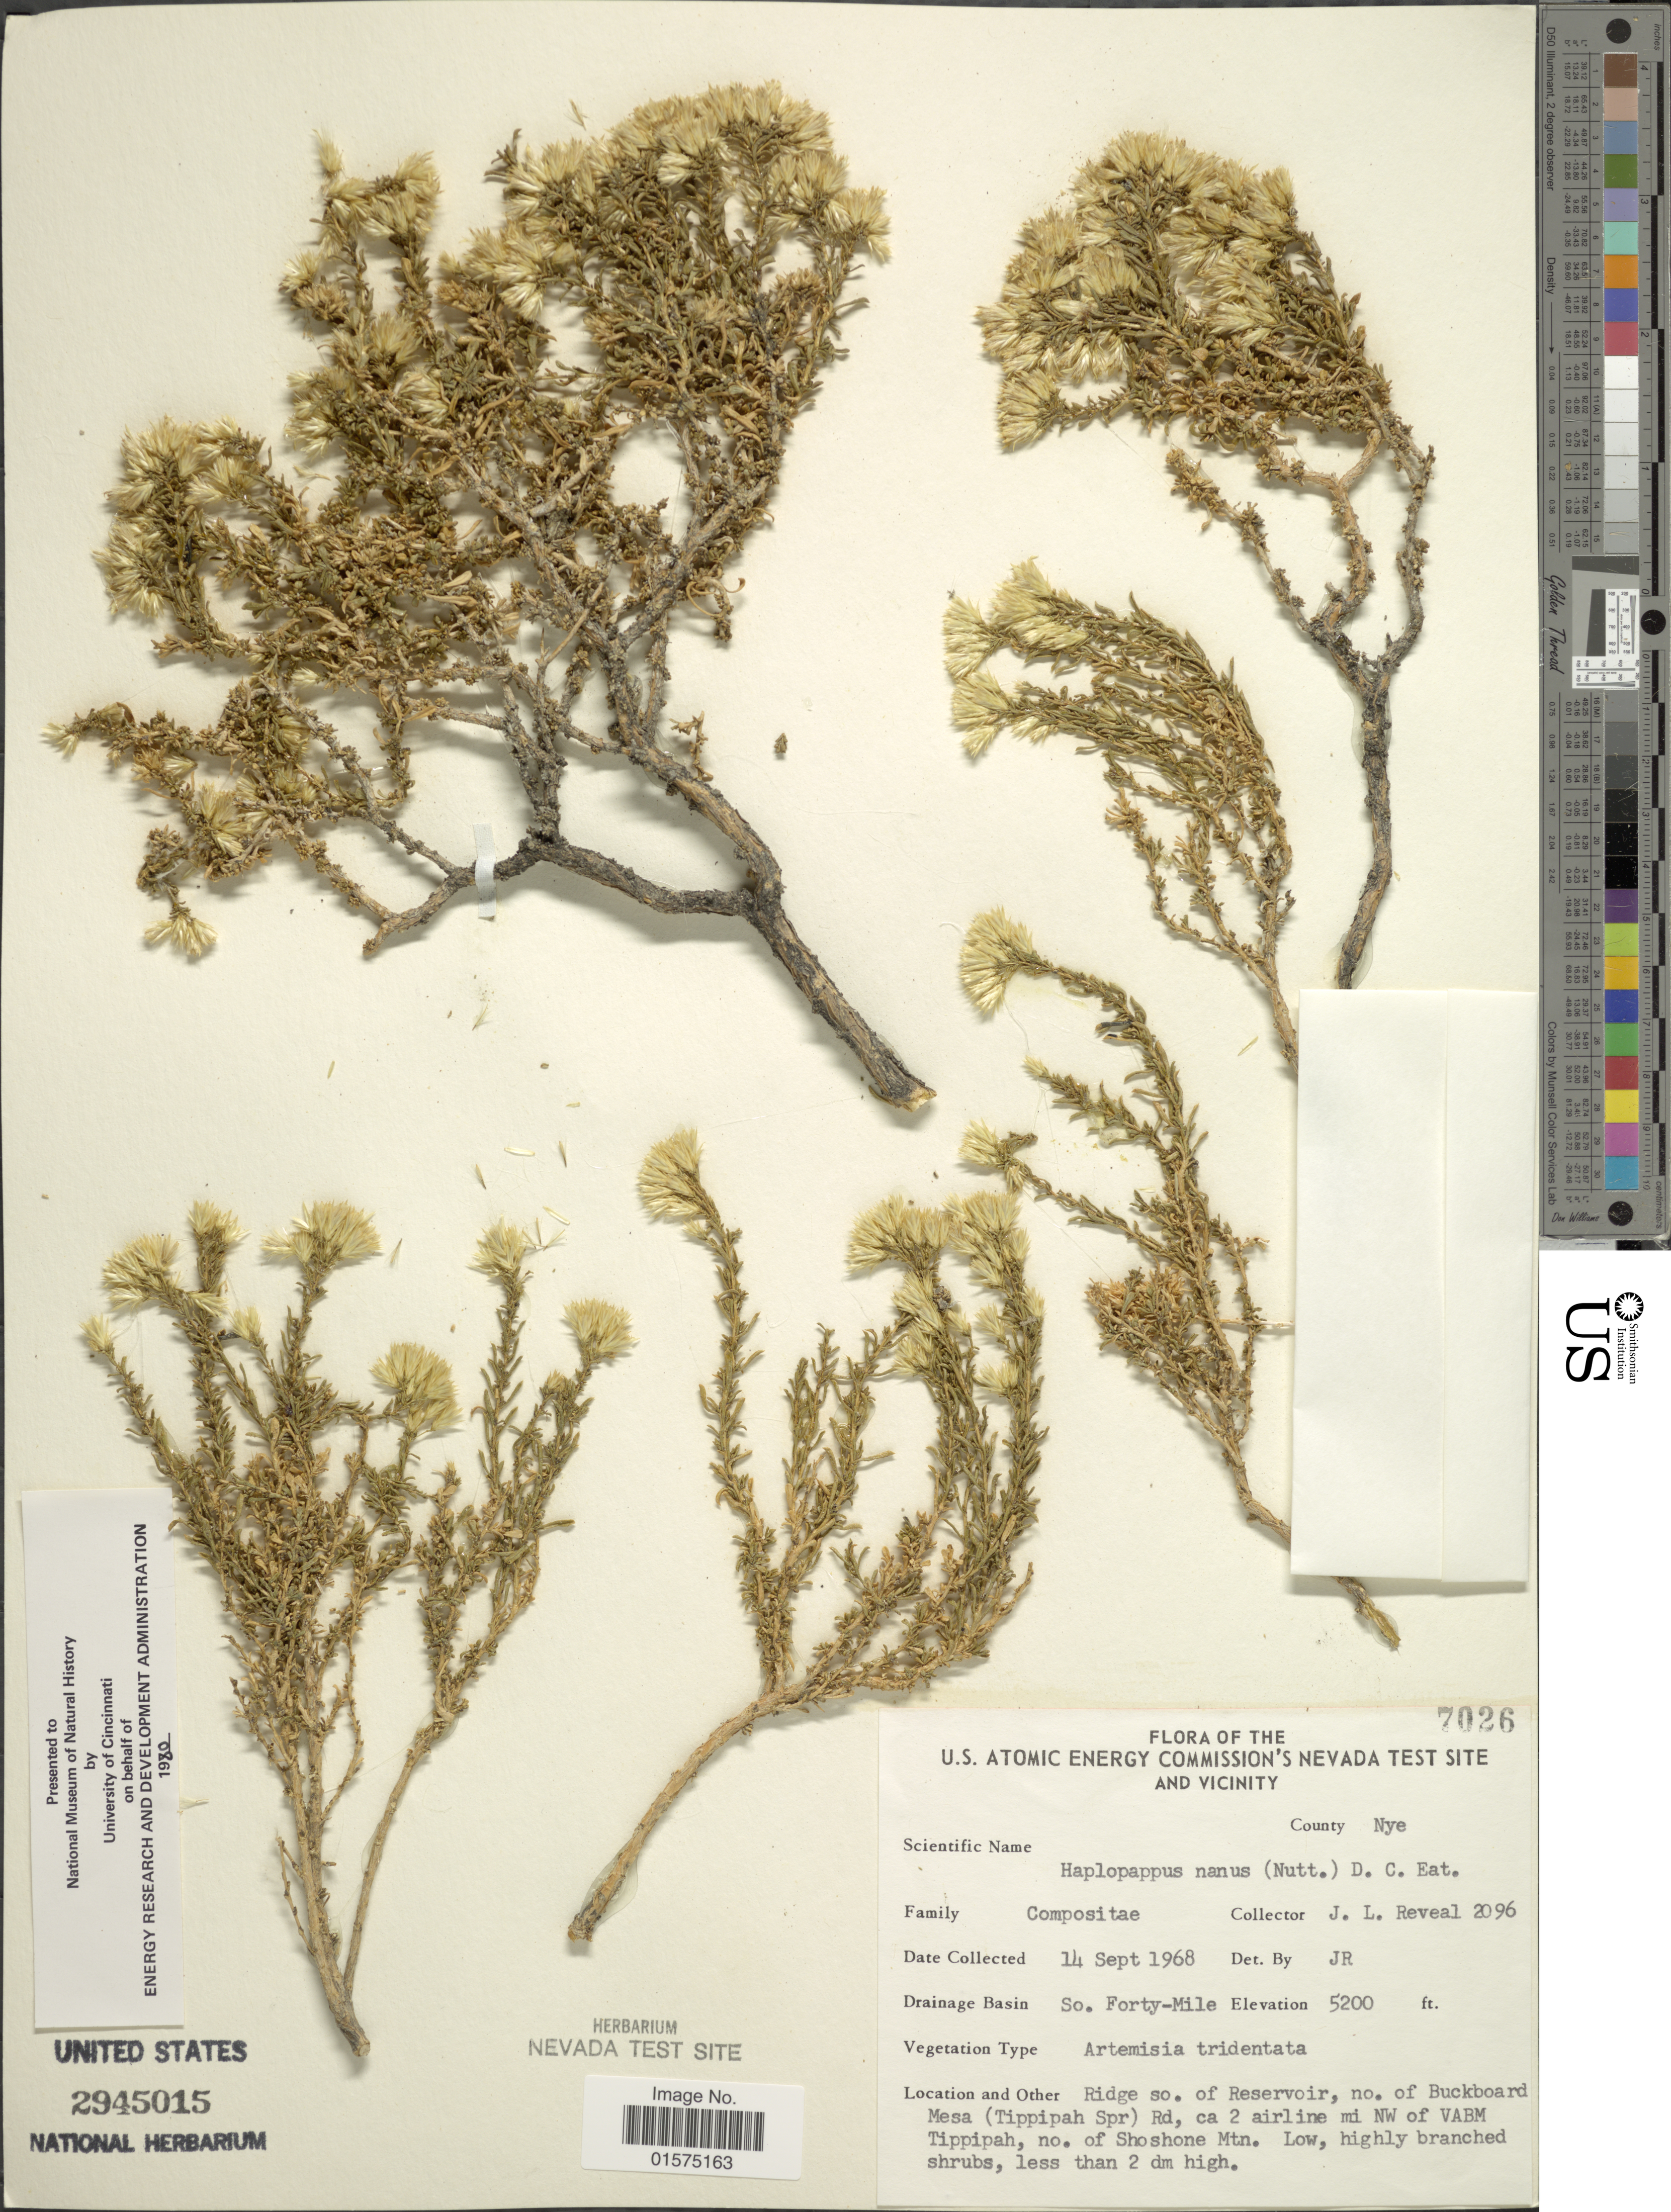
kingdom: Plantae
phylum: Tracheophyta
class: Magnoliopsida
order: Asterales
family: Asteraceae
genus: Ericameria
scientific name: Ericameria nana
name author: Nutt.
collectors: J. L. Reveal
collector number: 7026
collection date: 1968-09-14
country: United States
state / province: Nevada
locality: U.S. Atomic Energy Commission's Nevada Test Site and vicinity. County Nye. Drainage Basin So. Forty-Mile. Ridge so. of Reservoir, no. Buckboard Mesa (Tippipah Spr) Rd, ca 2 airline mi NW of VABM Tippipah, no. of Shoshone Mtn.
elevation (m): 1585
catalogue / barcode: US 2945015